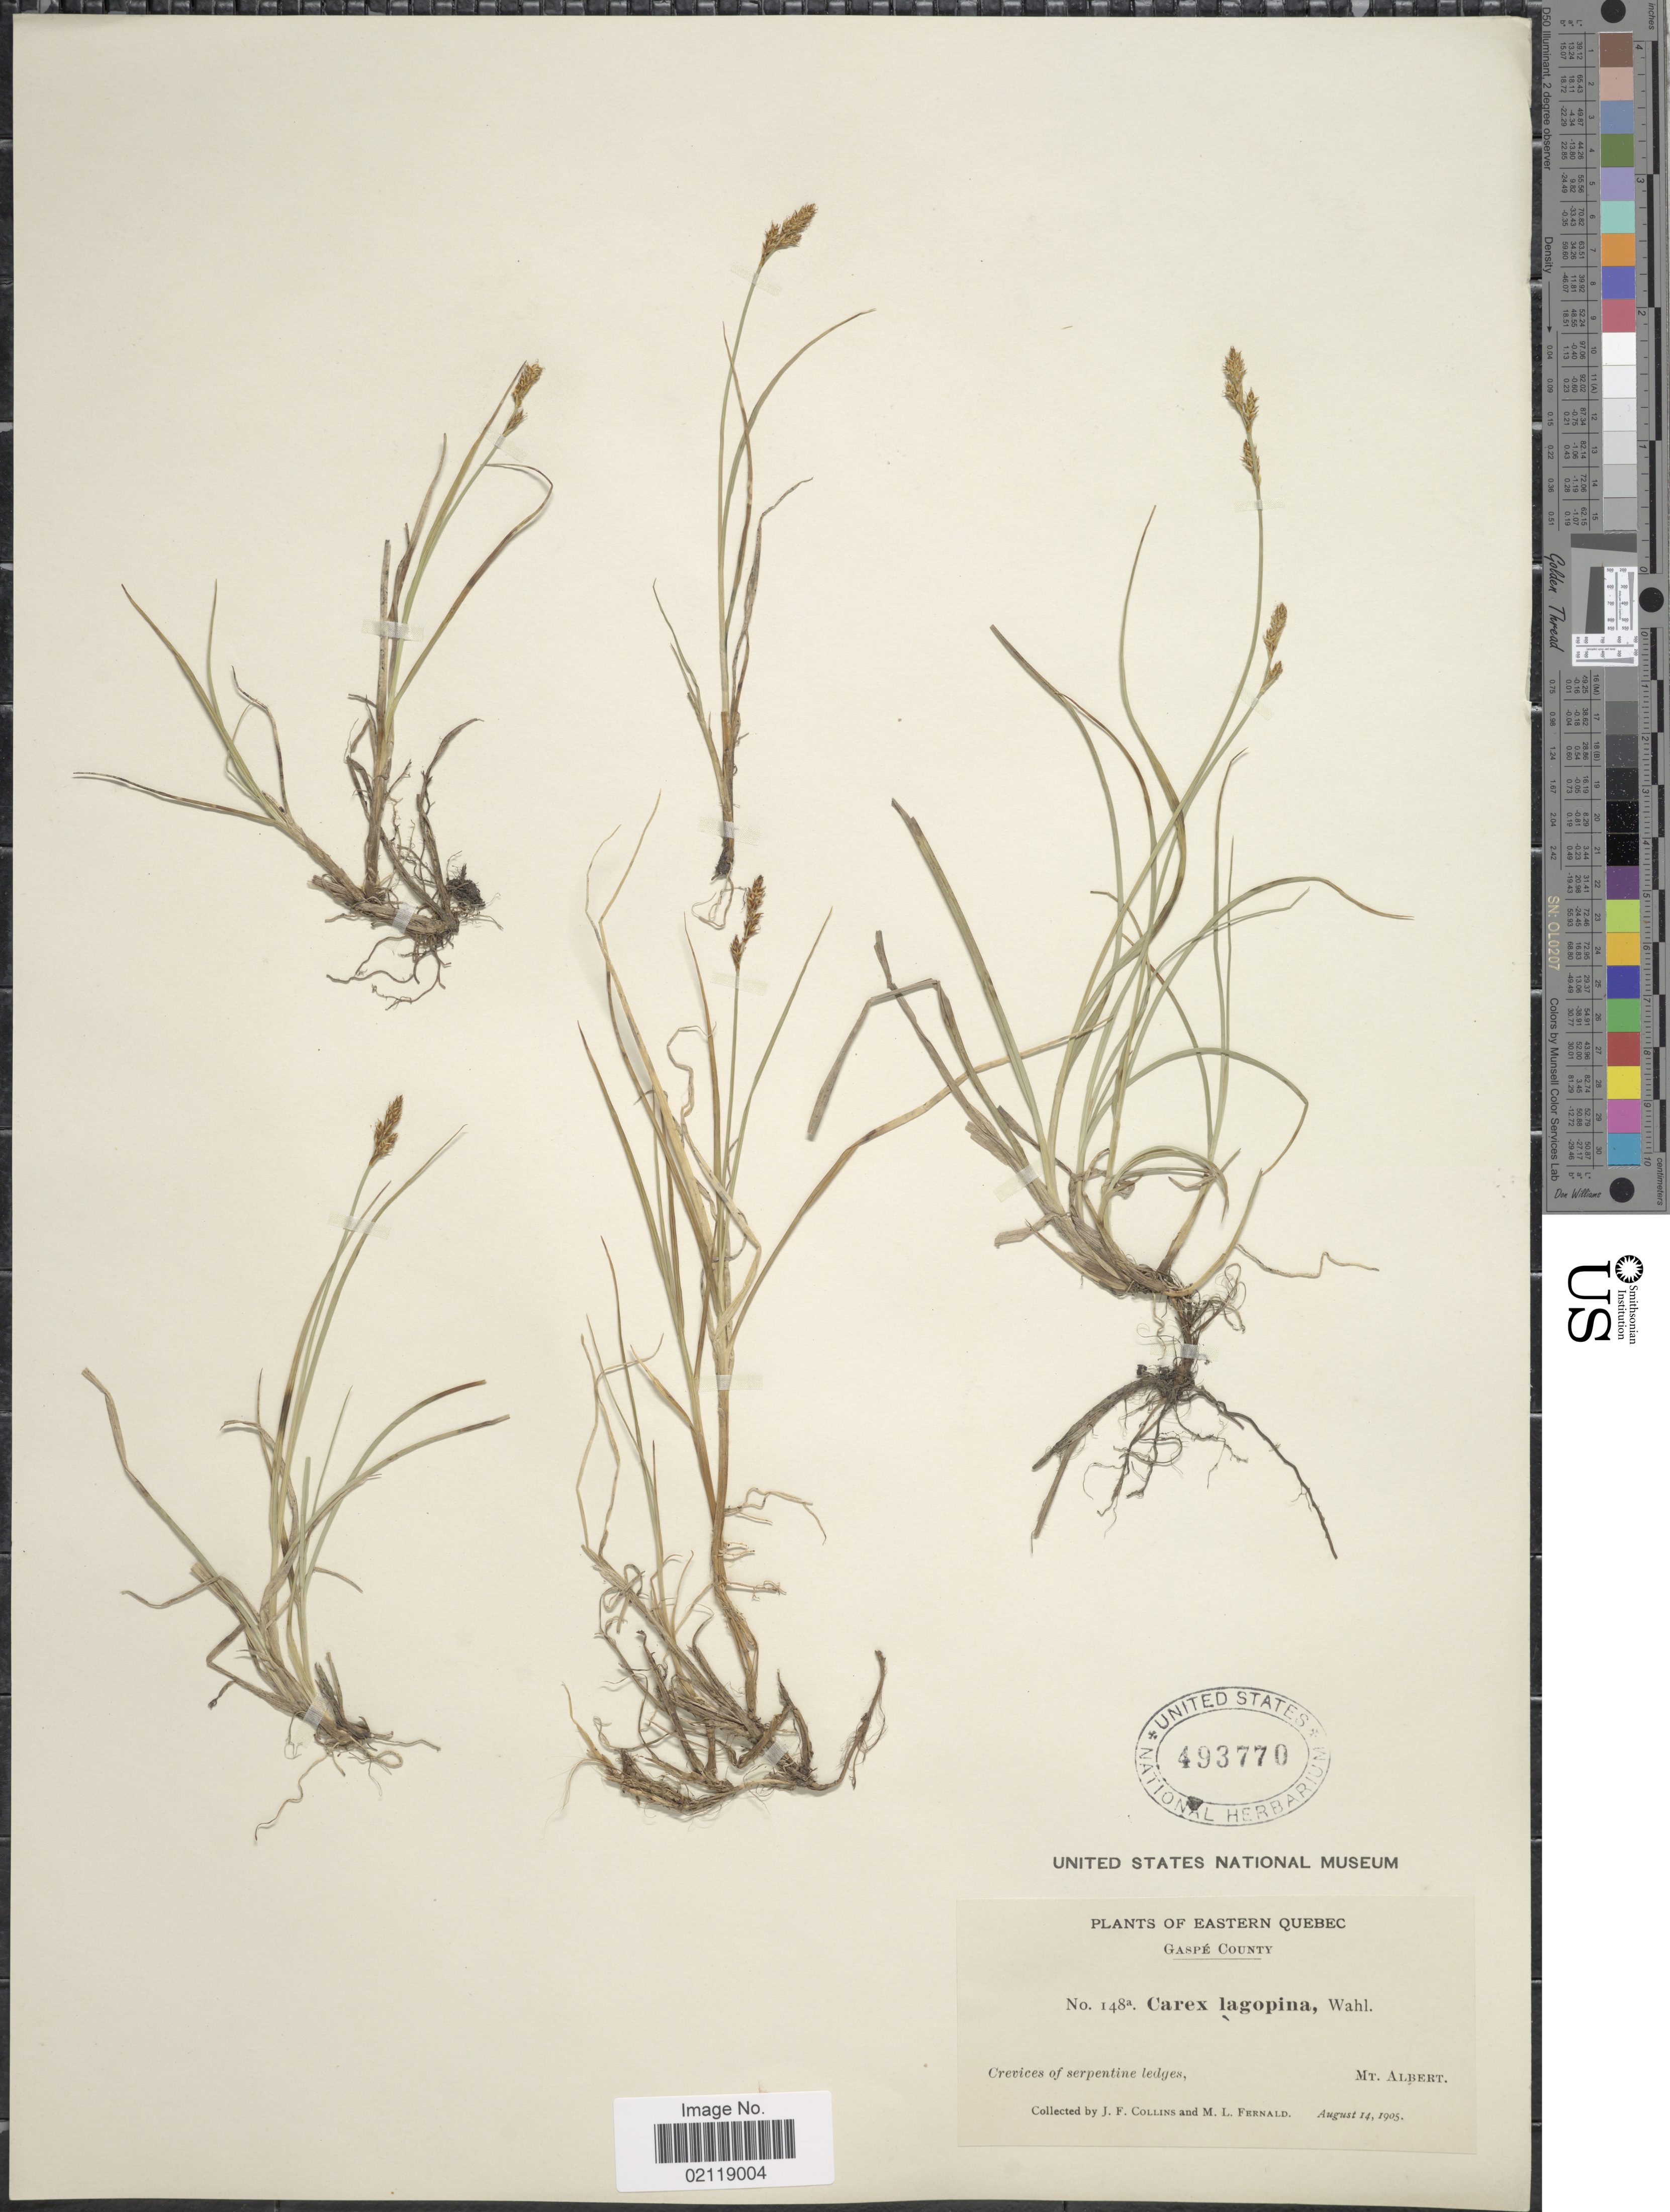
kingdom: Plantae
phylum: Tracheophyta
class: Liliopsida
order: Poales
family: Cyperaceae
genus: Carex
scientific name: Carex lachenalii subsp. lachenalii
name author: Schkuhr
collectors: J. Collins & M. L. Fernald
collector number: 148a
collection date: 1905-08-14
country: Canada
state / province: Quebec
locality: Eastern Quebec. Gaspe County. Crevices of serpentine ledges, Mt. Albert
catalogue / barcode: US 493770